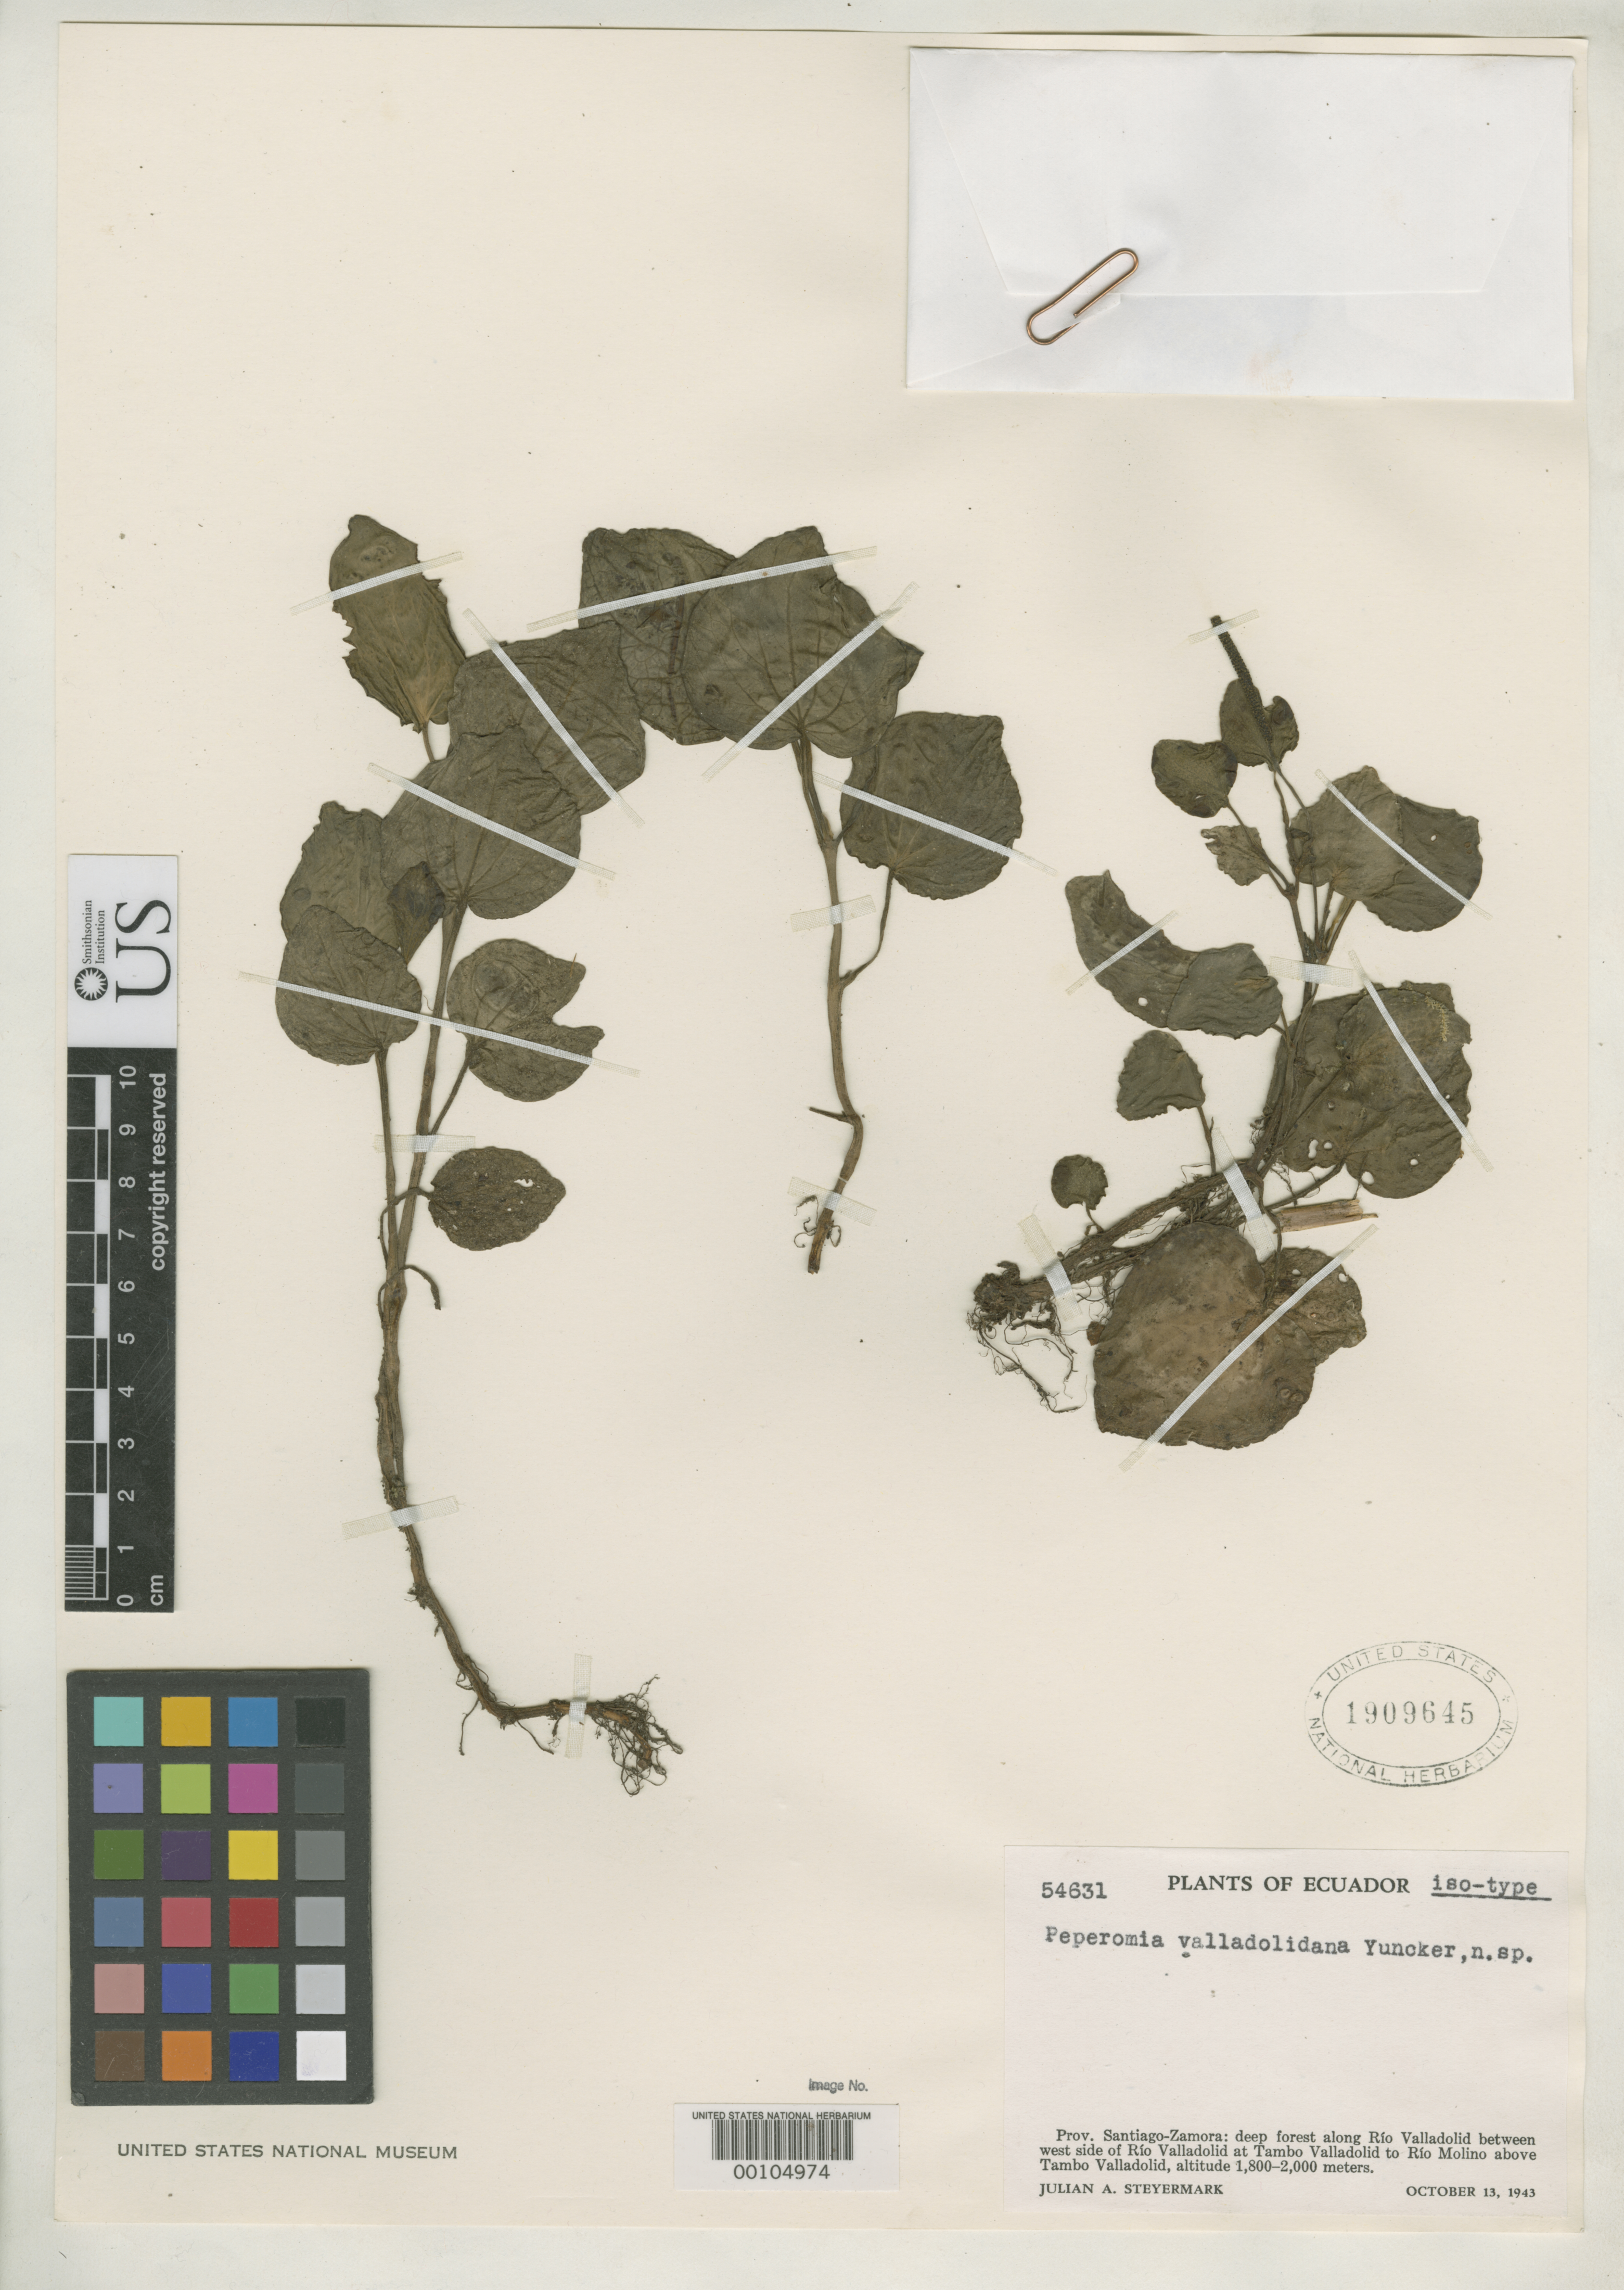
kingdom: Plantae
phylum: Tracheophyta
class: Magnoliopsida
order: Piperales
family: Piperaceae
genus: Peperomia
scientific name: Peperomia valladolidana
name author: Yunck.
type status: Isotype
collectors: J. Steyermark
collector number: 54631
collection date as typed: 13 Oct 1943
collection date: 1943-10-13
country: Ecuador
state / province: Morona-Santiago / Zamora-Chinchipe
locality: Rio ValLadolid.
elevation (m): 1800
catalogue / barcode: US 1909645